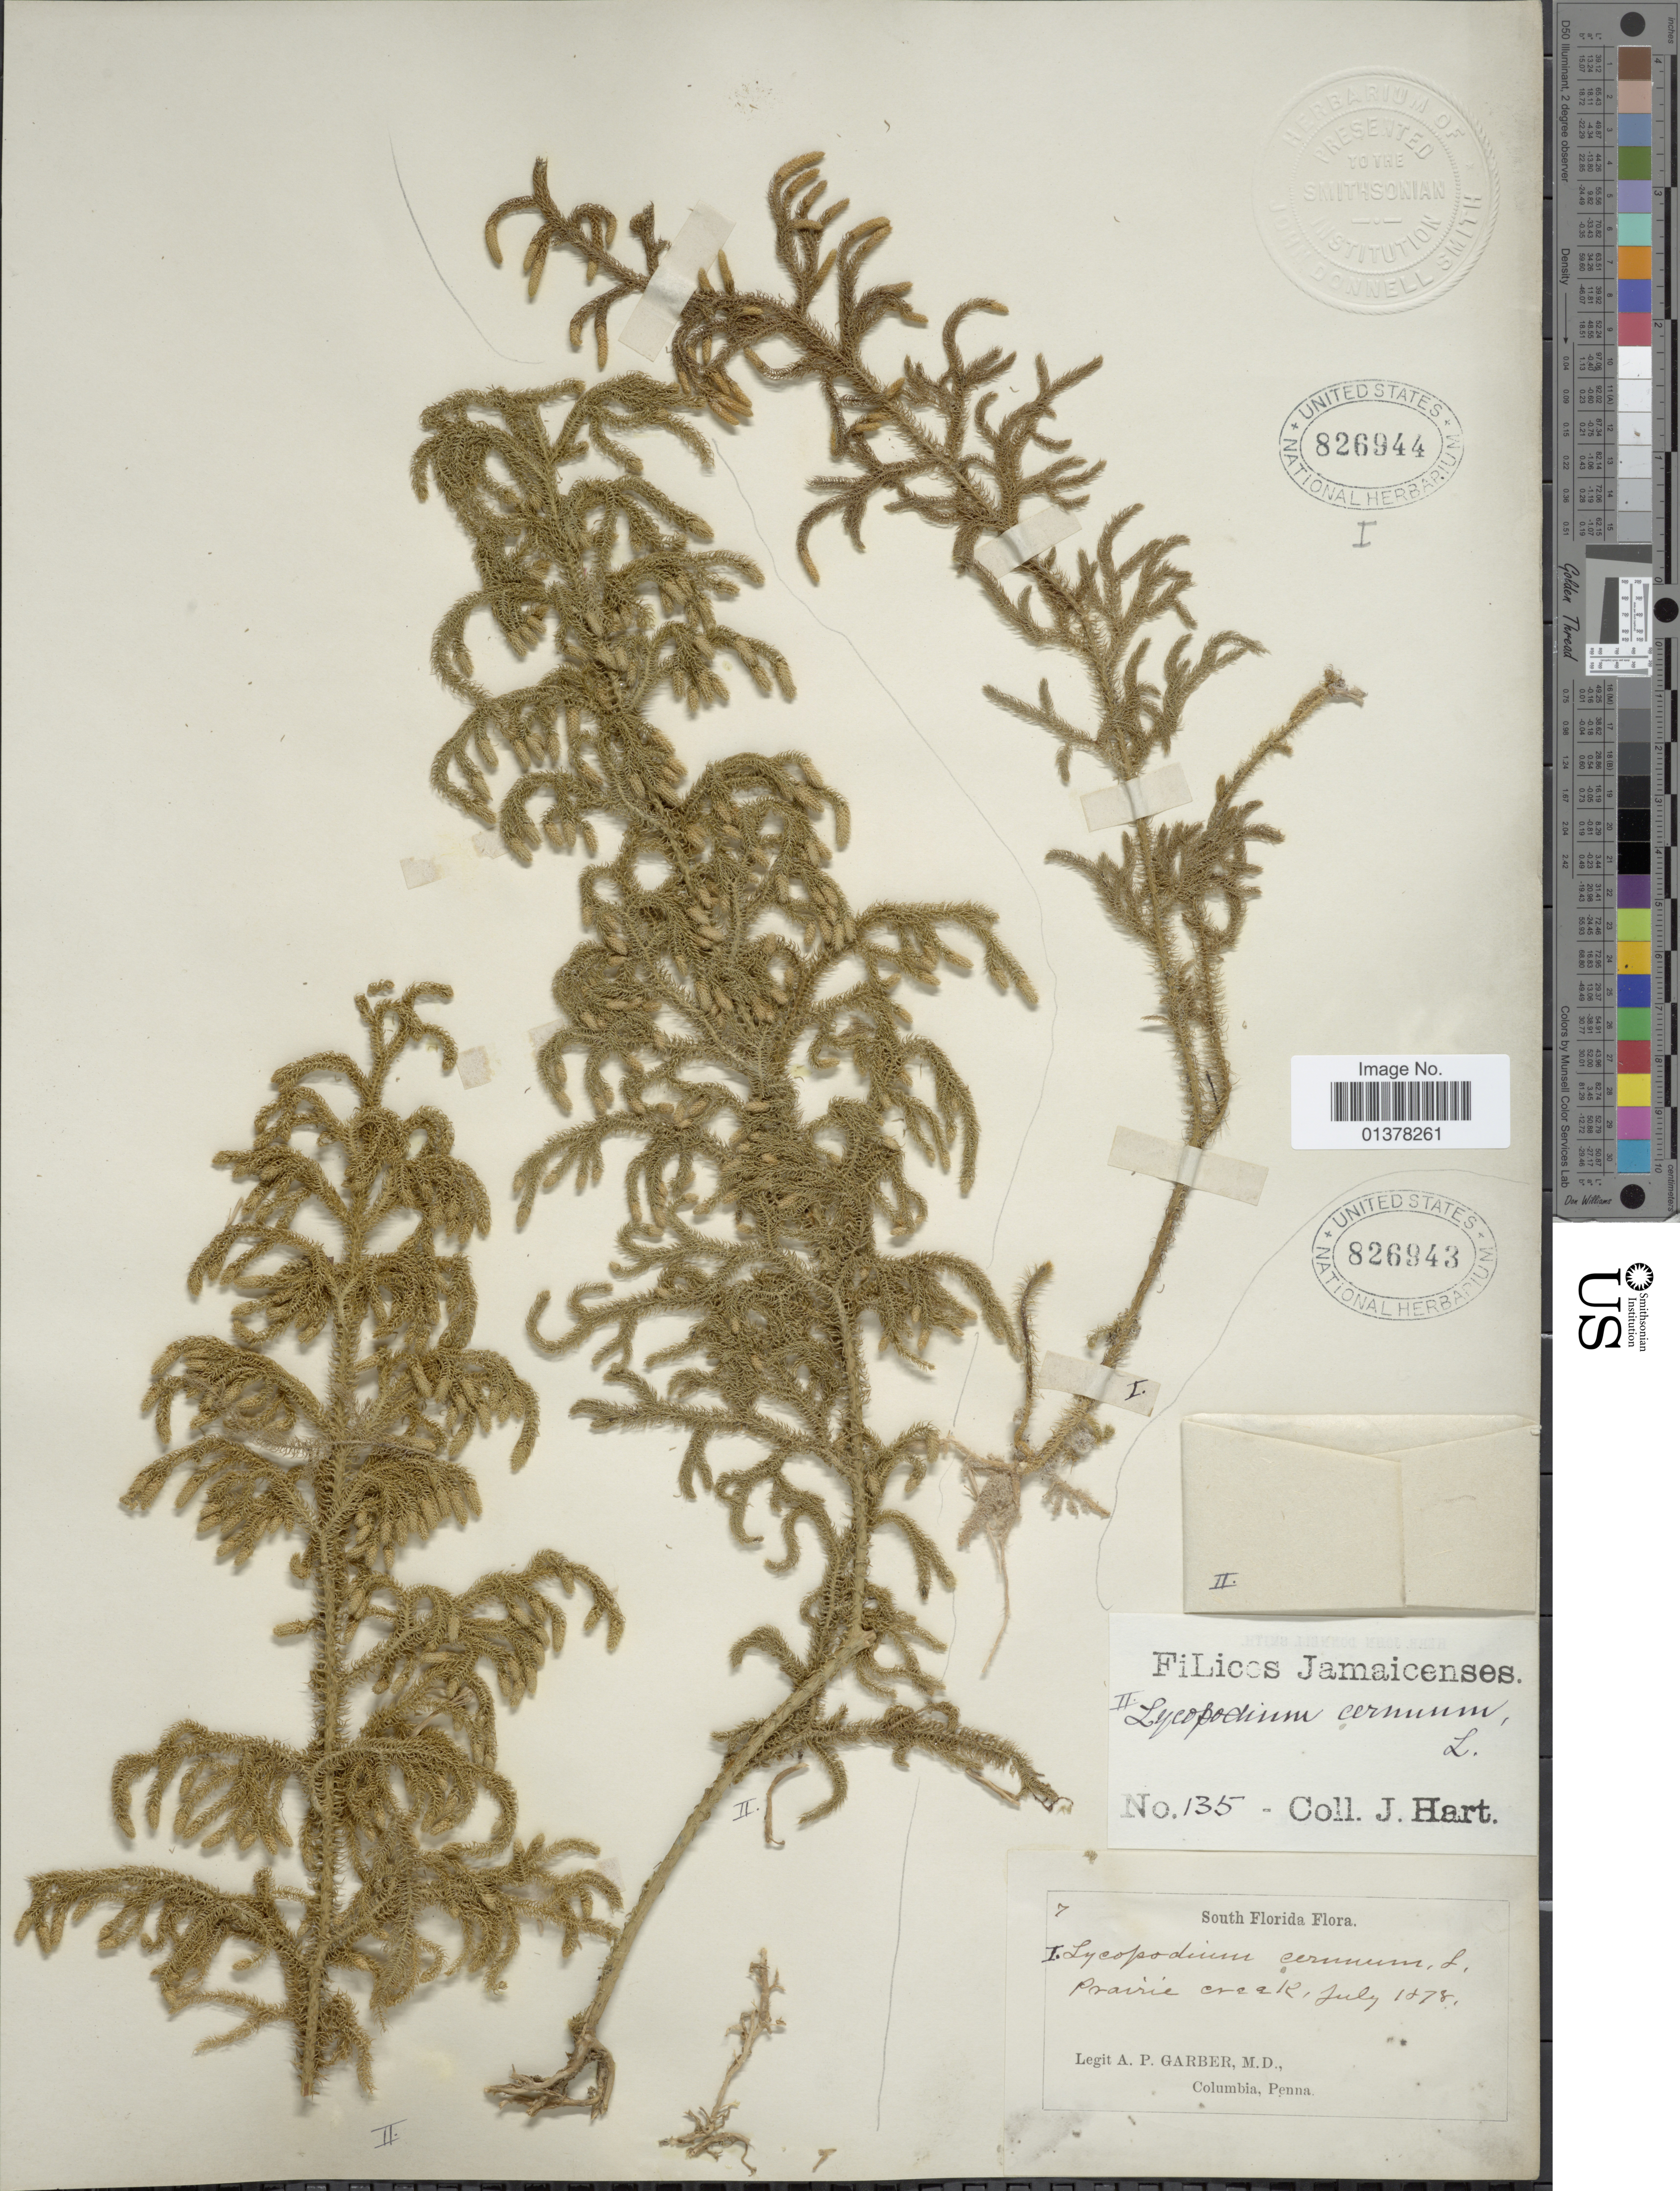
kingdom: Plantae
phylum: Tracheophyta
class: Lycopodiopsida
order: Lycopodiales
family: Lycopodiaceae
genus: Palhinhaea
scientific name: Palhinhaea cernua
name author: (L.) Vasc. & Franco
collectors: A. P. Garber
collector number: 7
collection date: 1878-07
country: United States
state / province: Florida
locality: South Florida, prairie creek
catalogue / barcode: US 826943